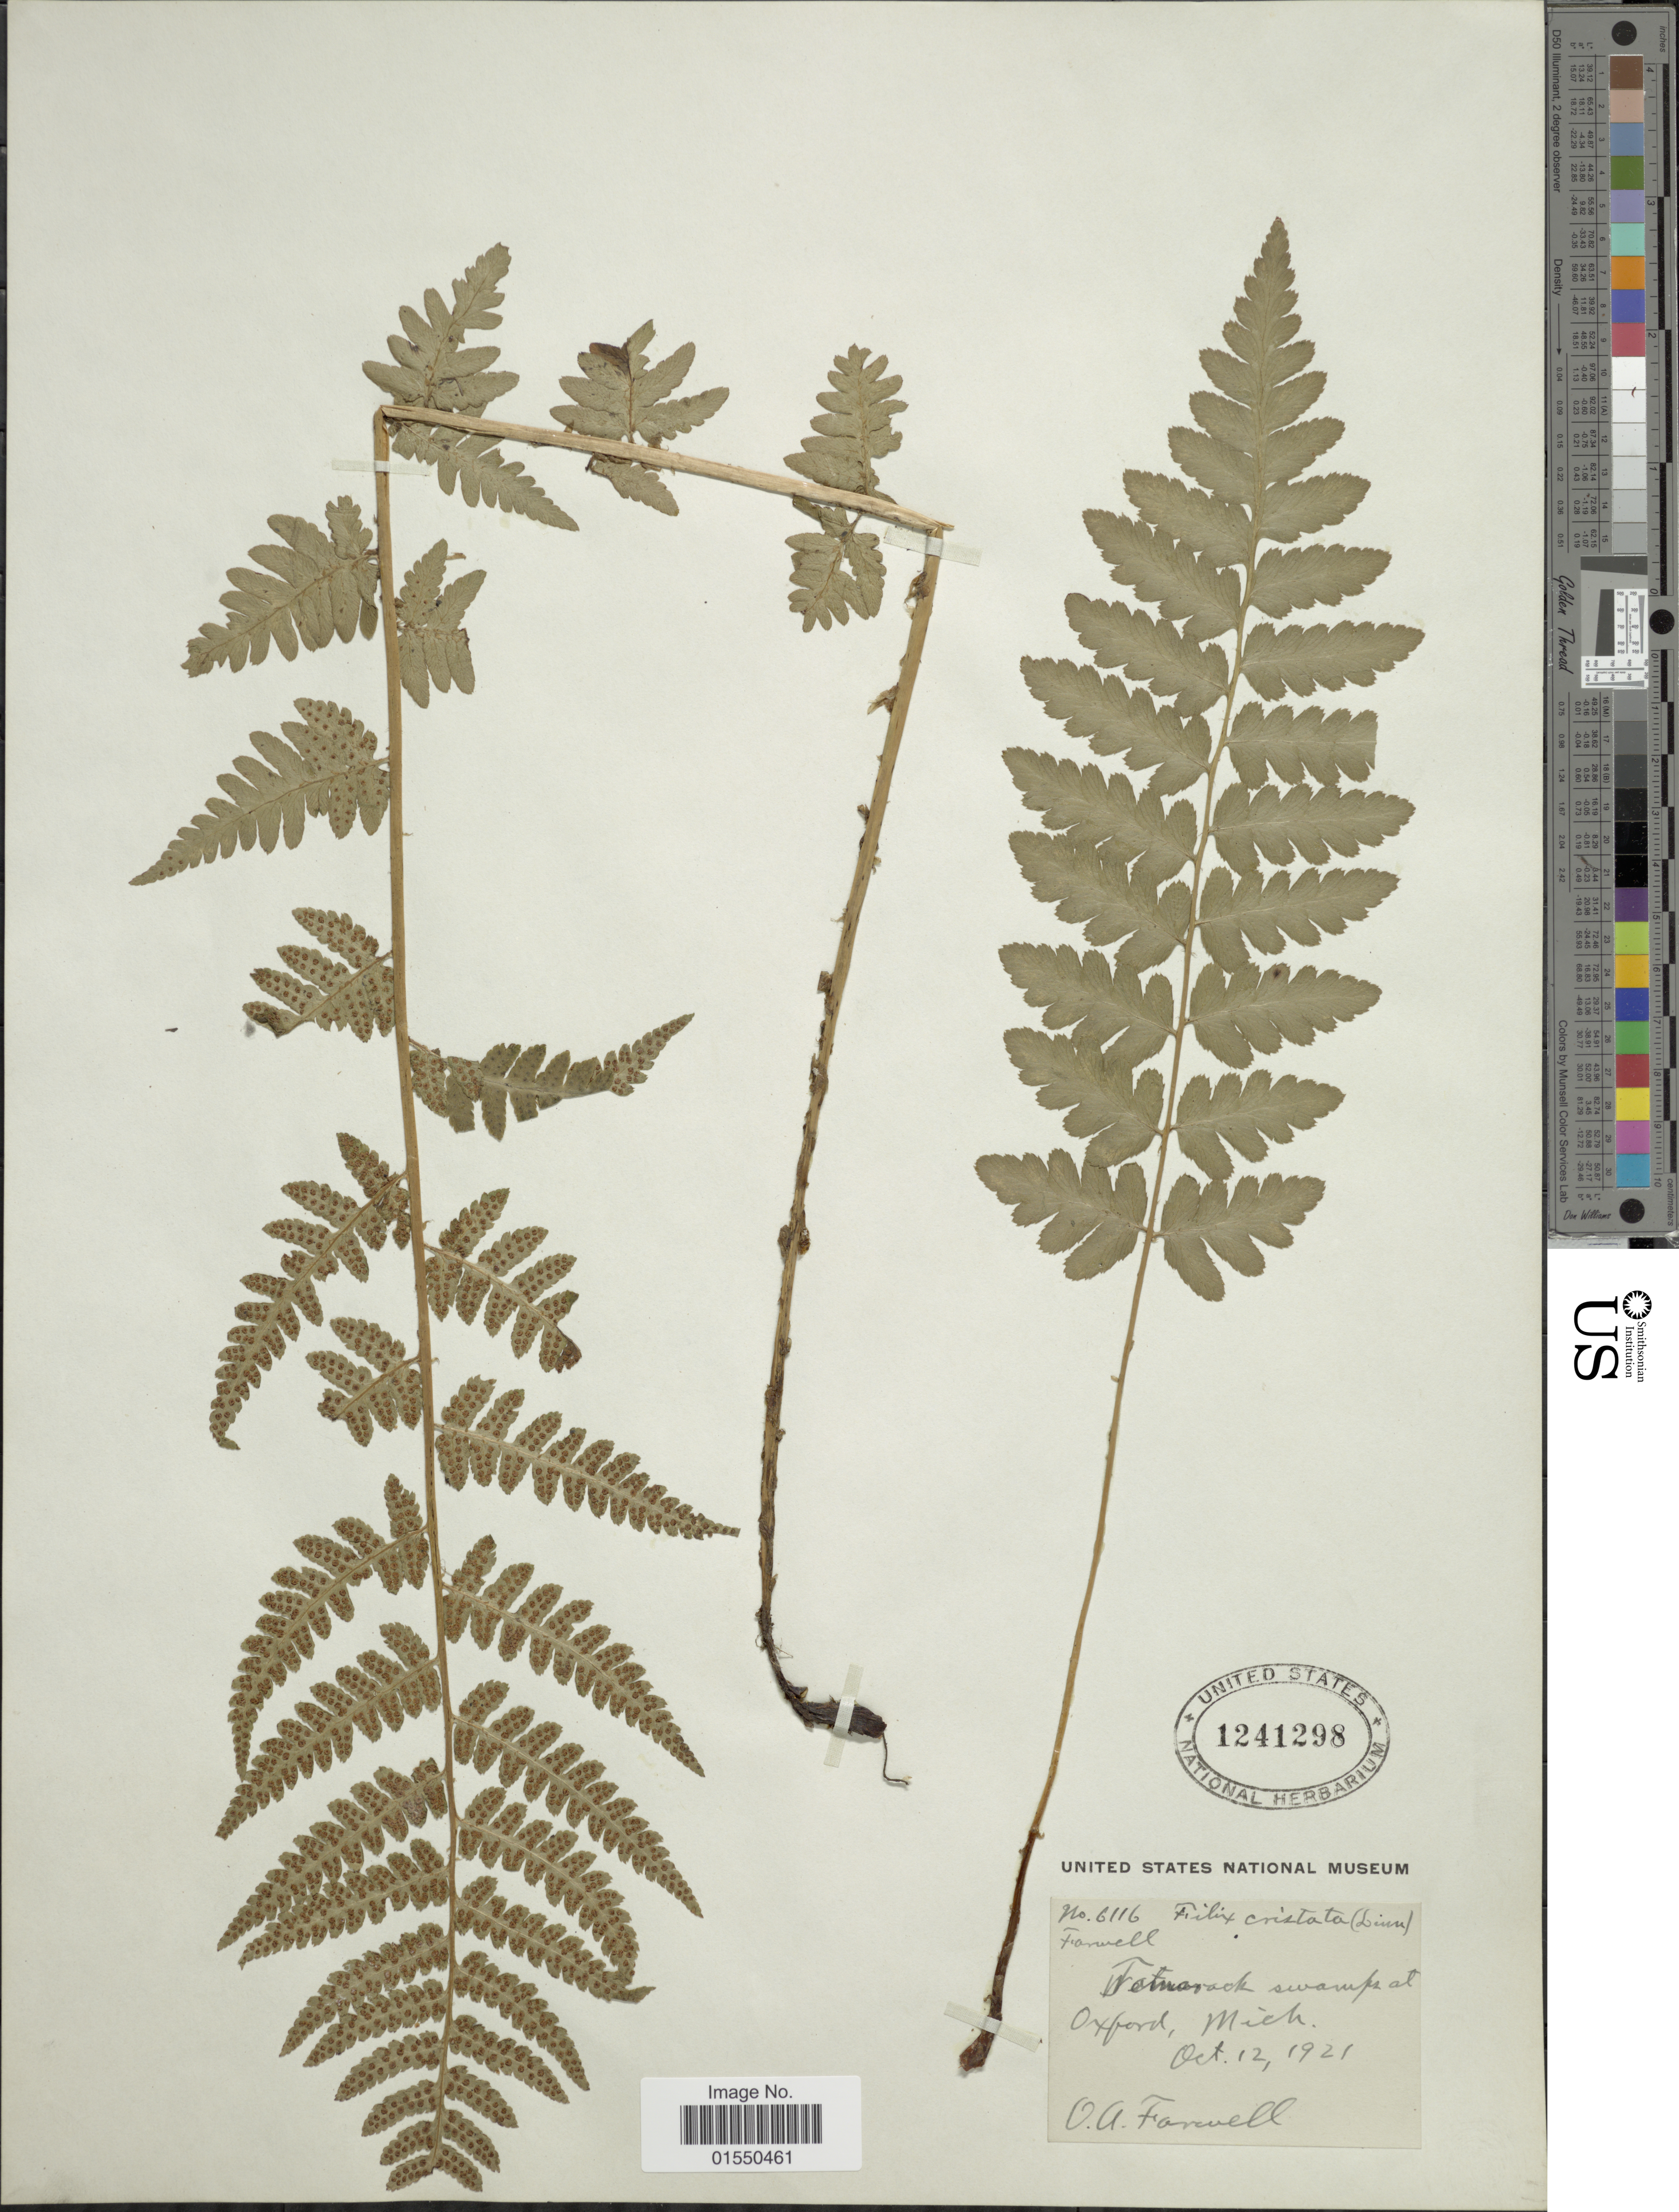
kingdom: Plantae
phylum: Tracheophyta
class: Polypodiopsida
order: Polypodiales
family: Dryopteridaceae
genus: Dryopteris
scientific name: Dryopteris cristata var. spinulosa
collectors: O. Farwell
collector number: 6116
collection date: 1921-10-12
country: United States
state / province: Michigan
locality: Tamarack swamp at Oxford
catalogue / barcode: US 1241298